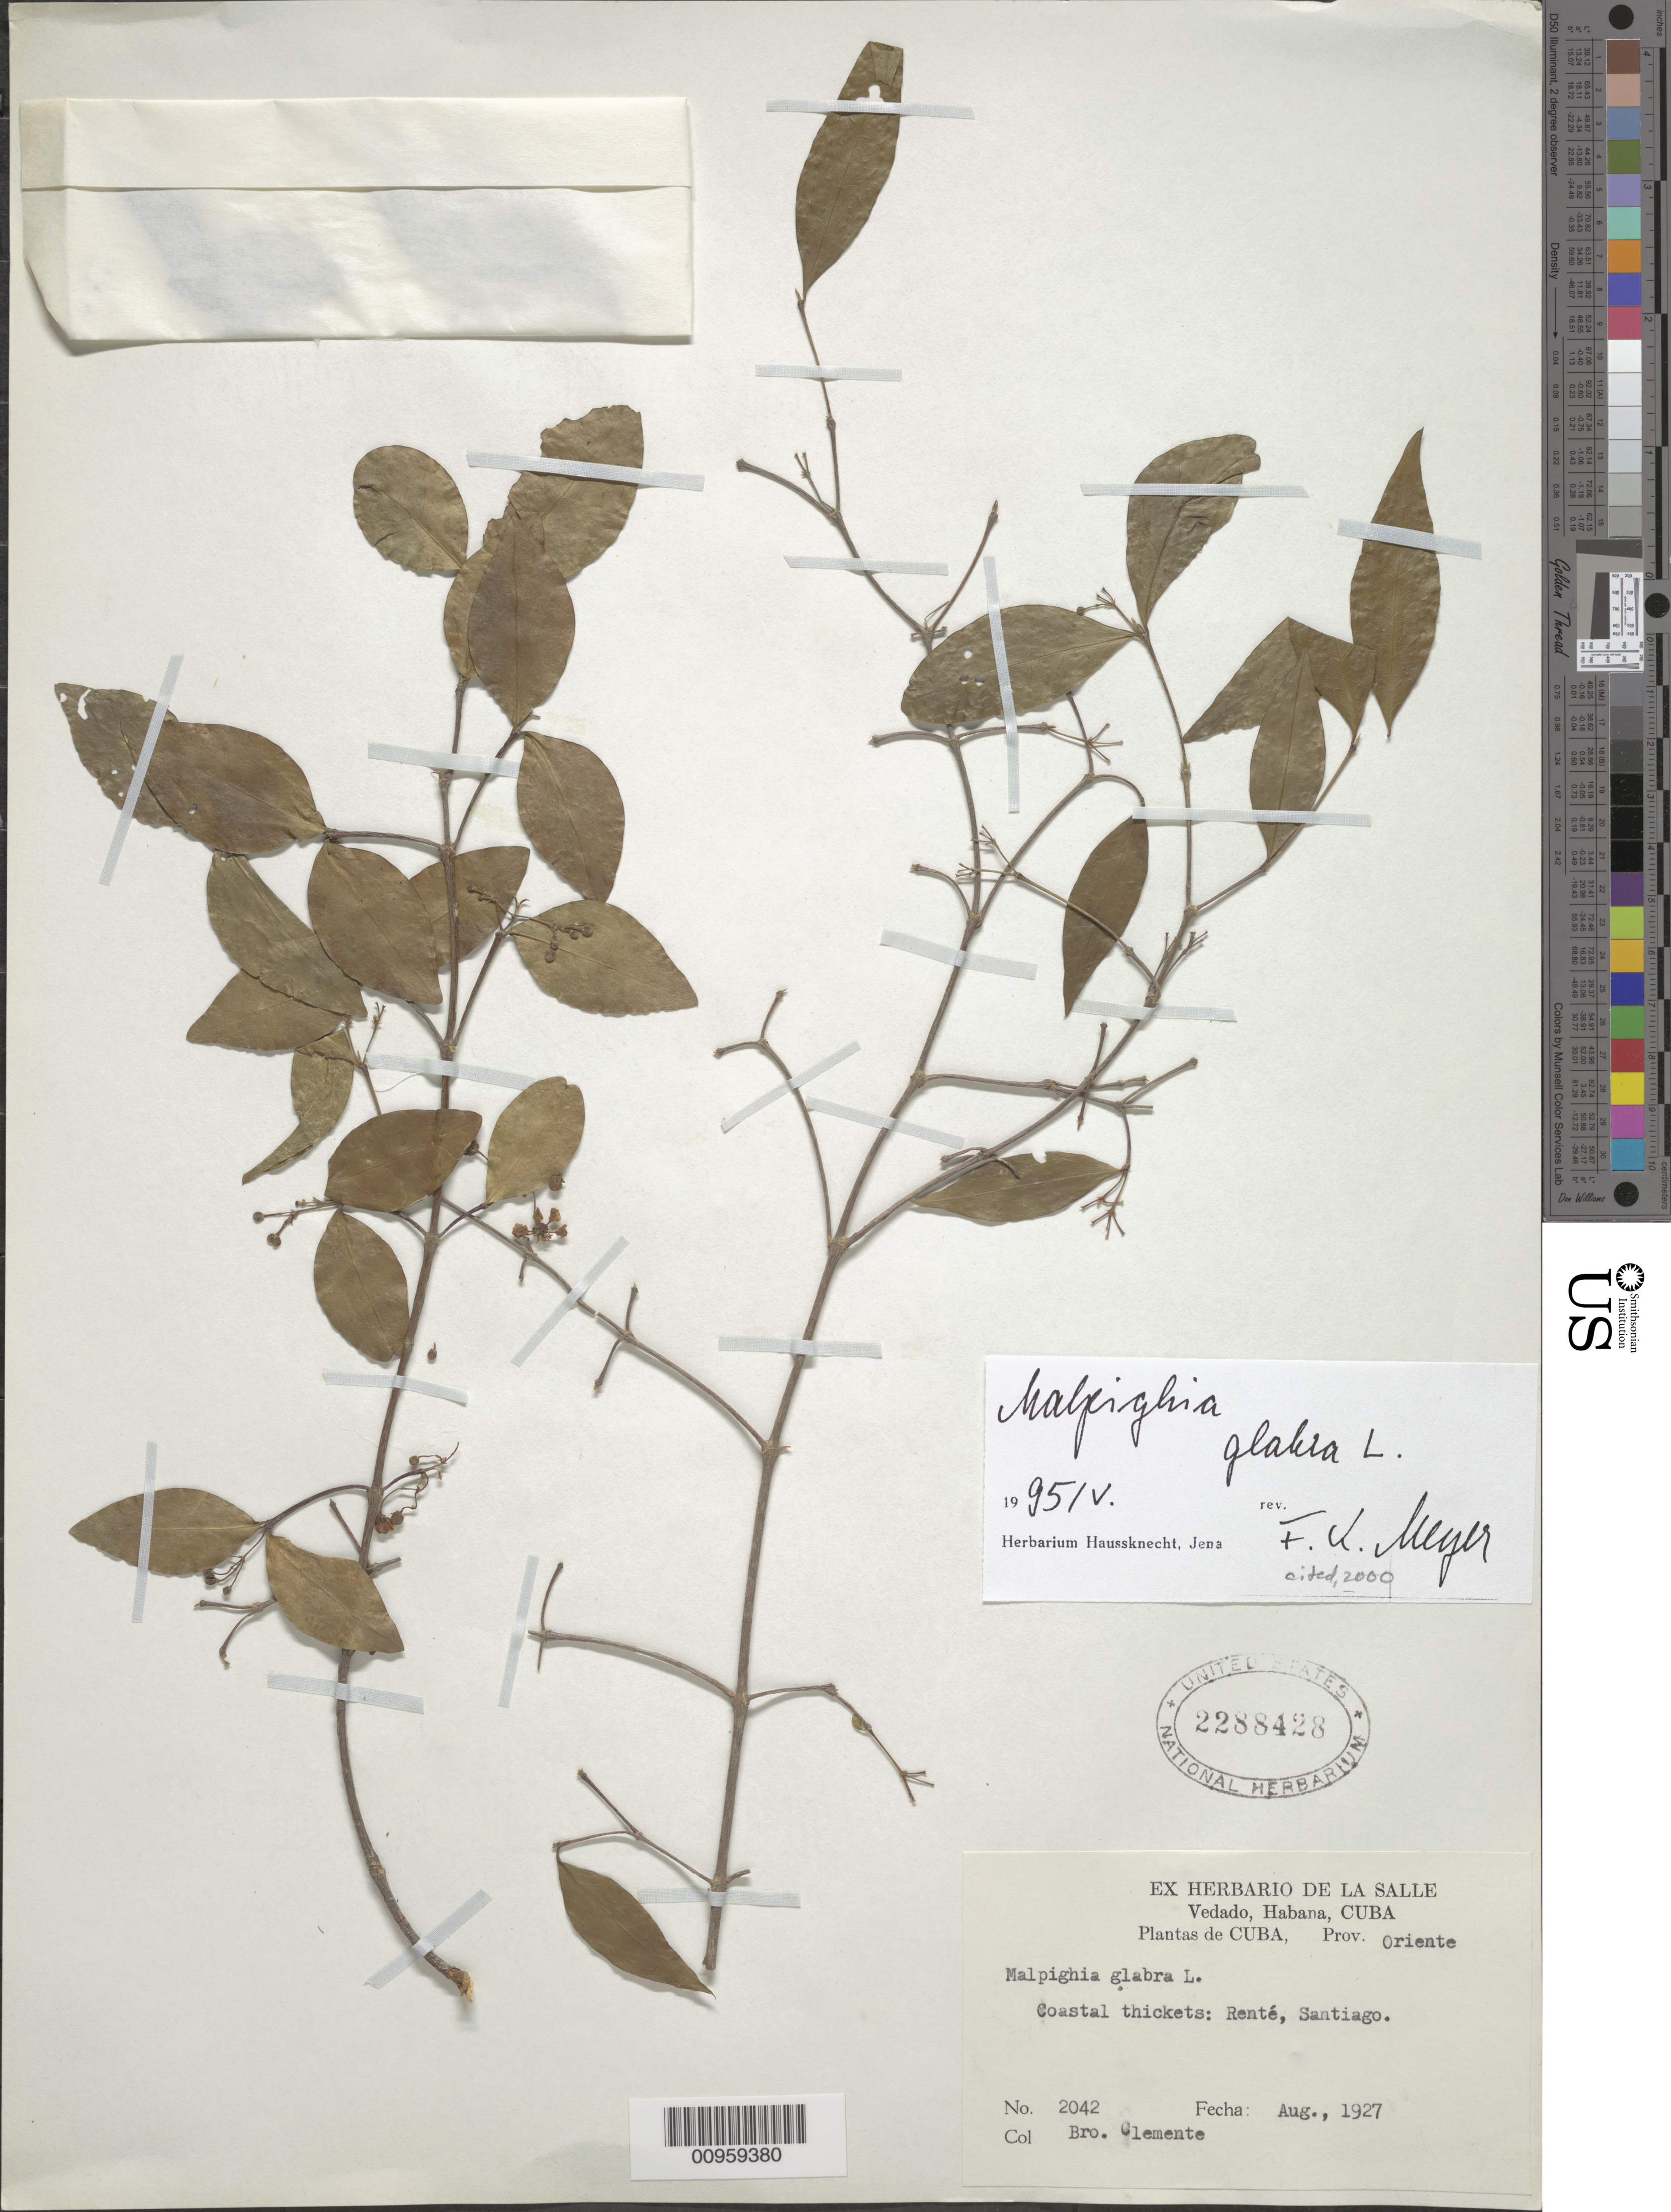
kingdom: Plantae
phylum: Tracheophyta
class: Magnoliopsida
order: Malpighiales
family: Malpighiaceae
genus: Malpighia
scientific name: Malpighia glabra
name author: L.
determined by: Meyer, F. K.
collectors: Bro. Clemente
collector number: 2042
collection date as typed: Aug 1927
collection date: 1927-08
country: Cuba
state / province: Santiago de Cuba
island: Cuba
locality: Renté, Santiago Bay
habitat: Coastal thickets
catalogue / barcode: US 2288428